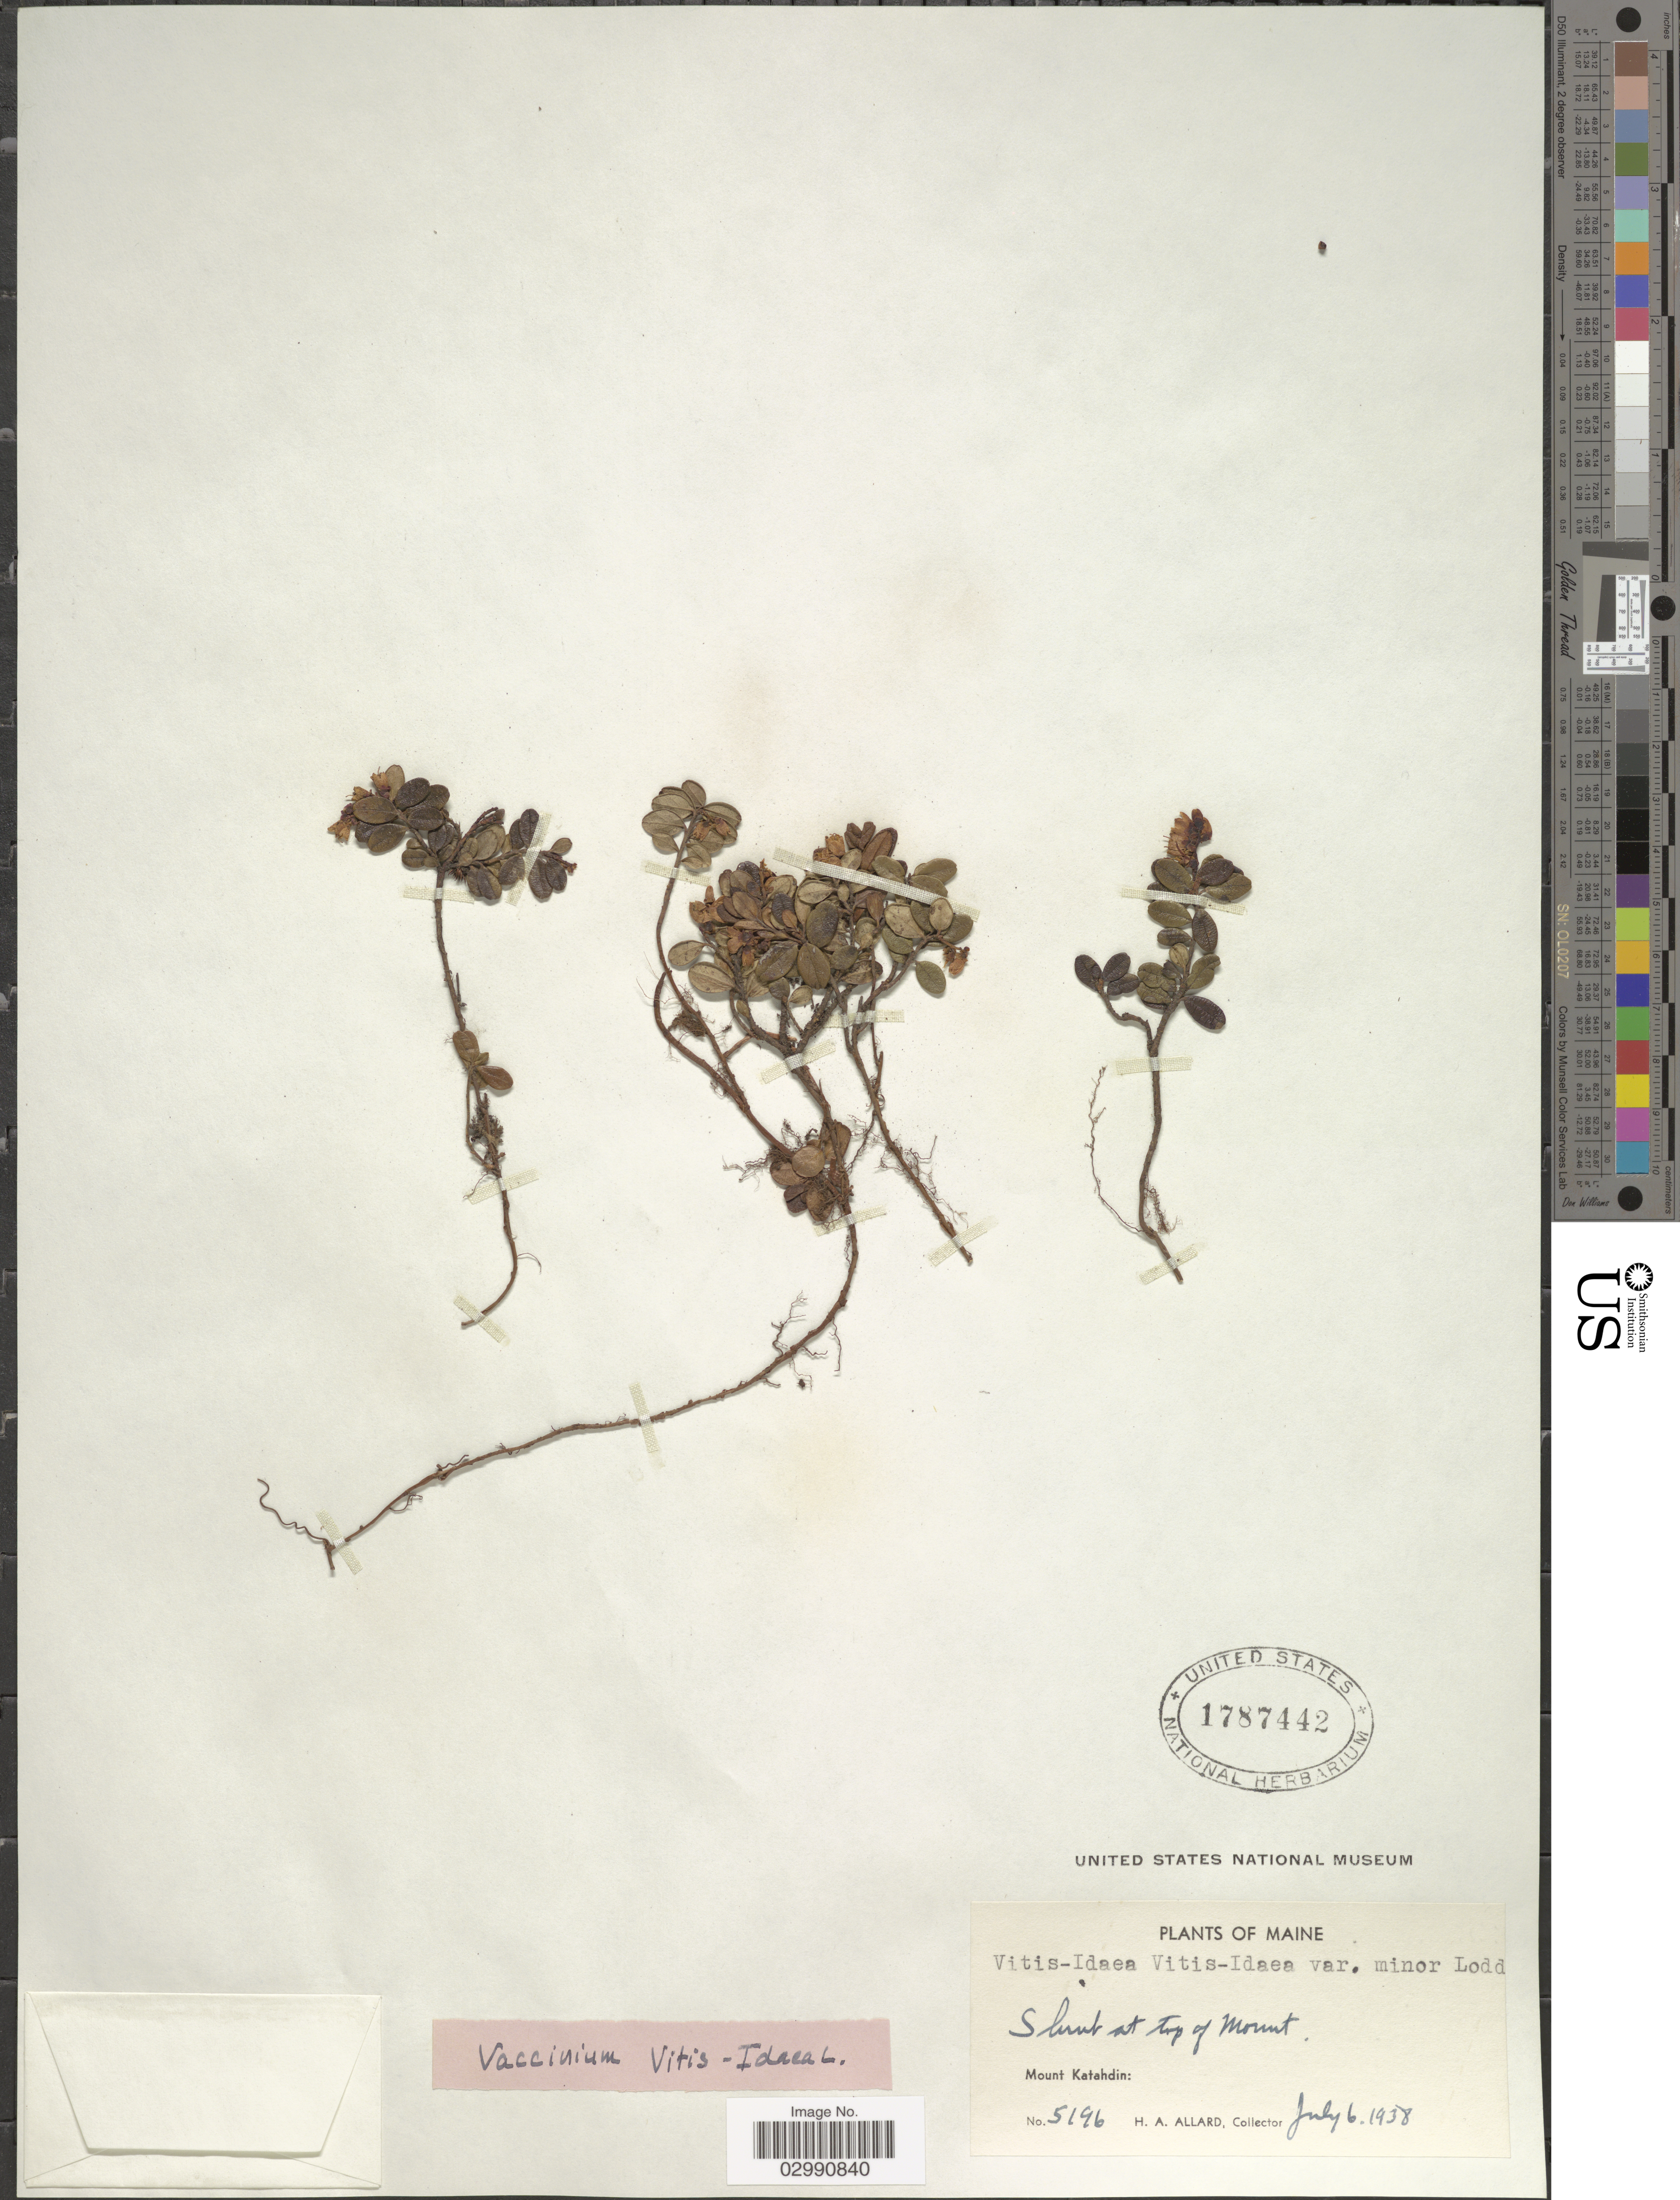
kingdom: Plantae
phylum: Tracheophyta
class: Magnoliopsida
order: Ericales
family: Ericaceae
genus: Vaccinium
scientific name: Vaccinium vitis-idaea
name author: L.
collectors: H. A. Allard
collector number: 5196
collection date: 1938-07-06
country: United States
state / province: Maine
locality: Shrub at top of mount. Mount Katahdin.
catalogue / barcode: US 1787442